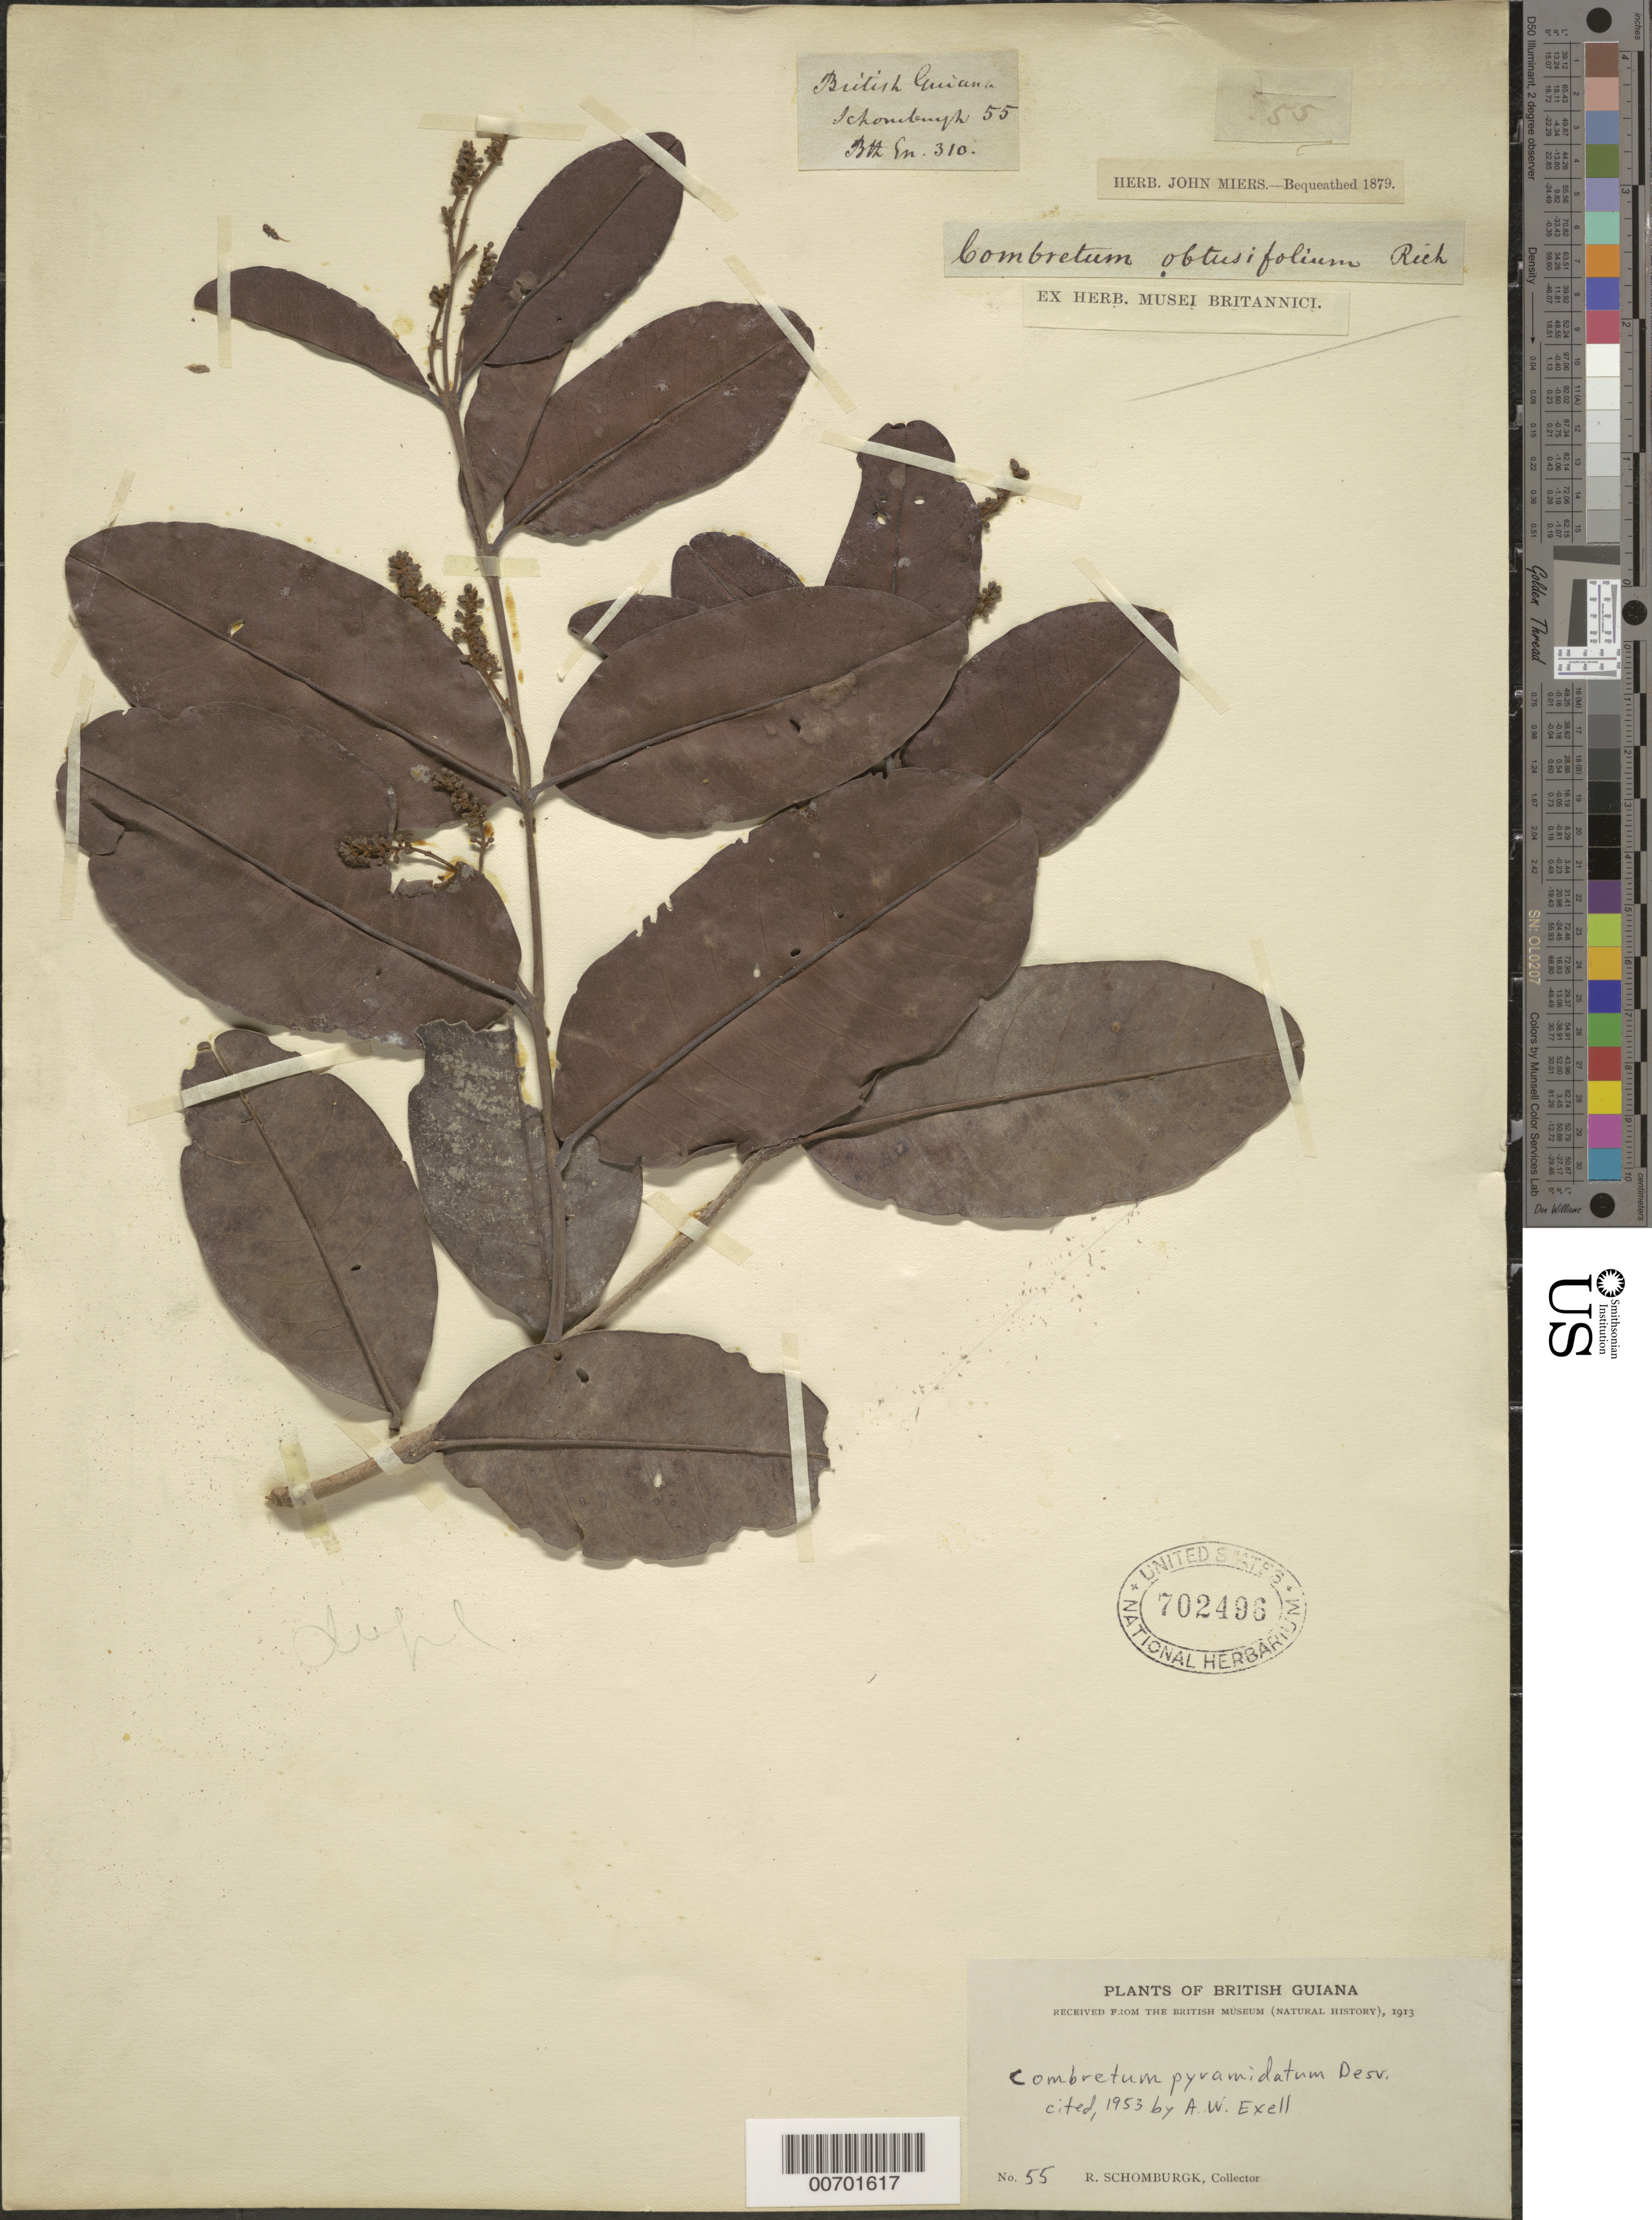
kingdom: Plantae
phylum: Tracheophyta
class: Magnoliopsida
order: Myrtales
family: Combretaceae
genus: Combretum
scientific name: Combretum pyramidatum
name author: Desv.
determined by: Exell, A. W.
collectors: -- Schomburgk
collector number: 55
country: Guyana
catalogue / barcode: US 702496